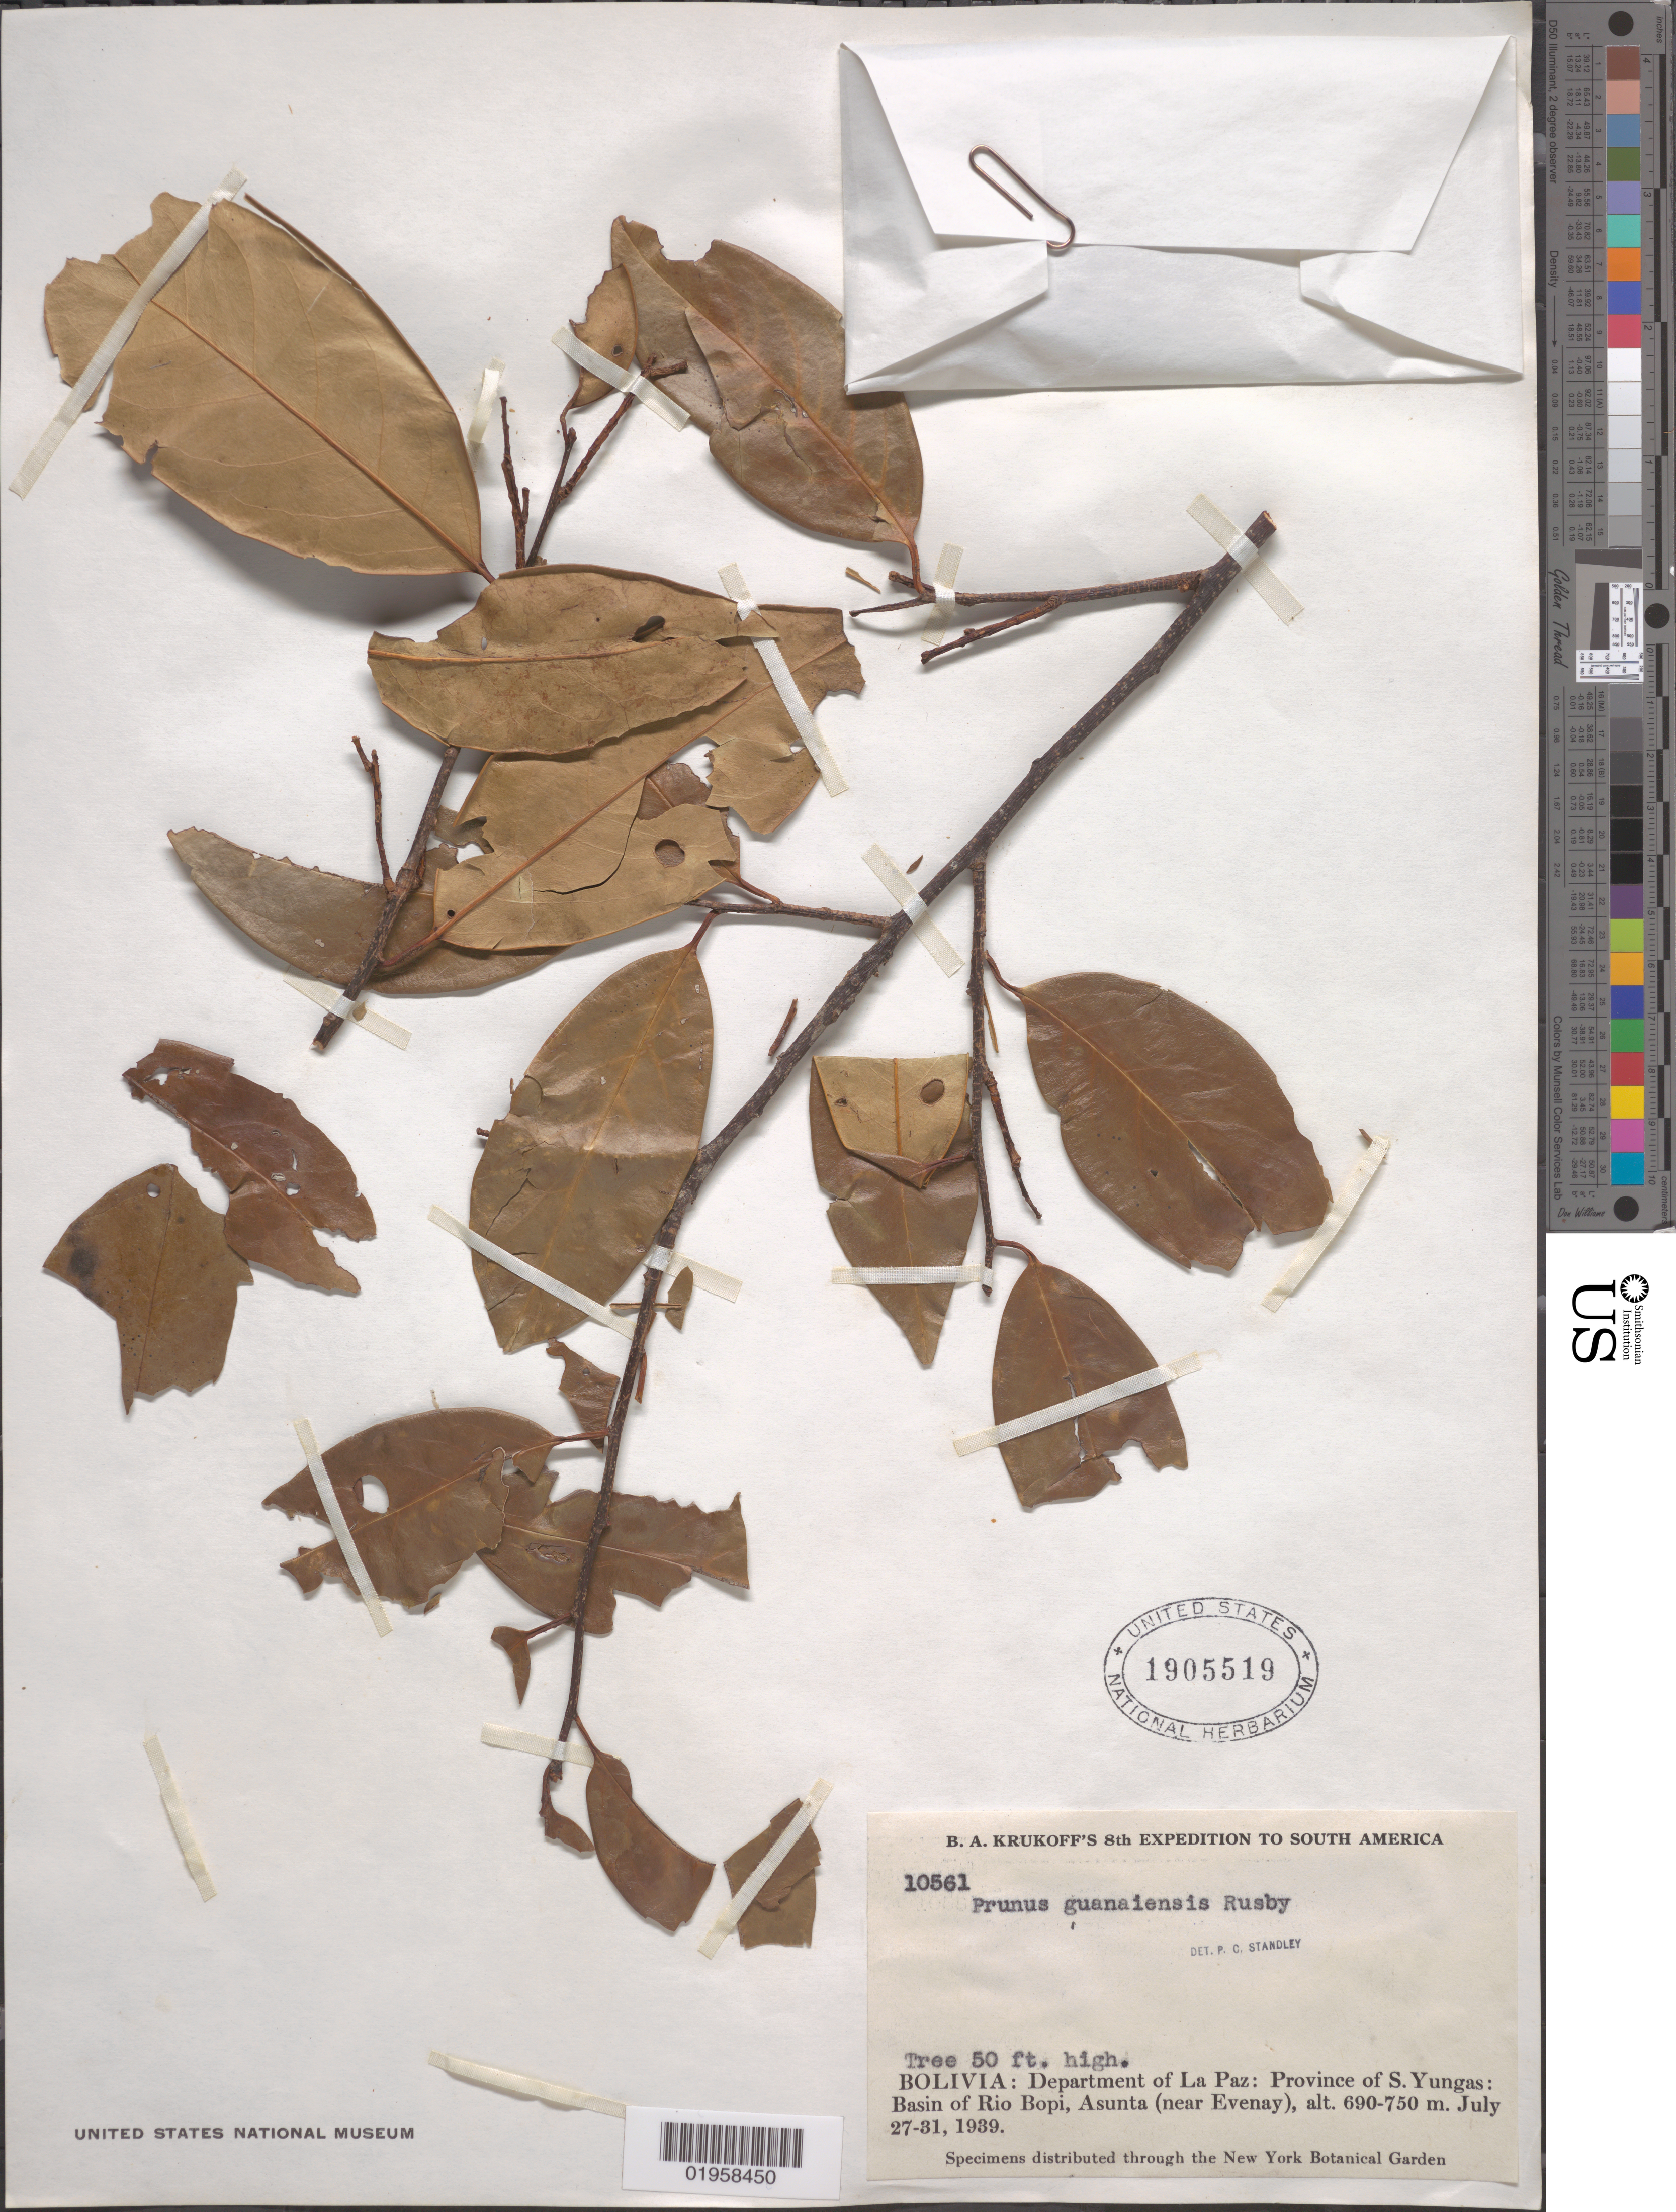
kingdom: Plantae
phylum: Tracheophyta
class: Magnoliopsida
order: Rosales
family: Rosaceae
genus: Prunus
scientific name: Prunus guanaiensis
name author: Rusby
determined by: Standley, Paul C.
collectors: B. A. Krukoff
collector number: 10561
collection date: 1939-07-27/1939-07-31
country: Bolivia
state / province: La Paz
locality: Province of S. Yungas; Basin of Rio Bopi, Asunta (near Evenay)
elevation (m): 690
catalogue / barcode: US 1905519